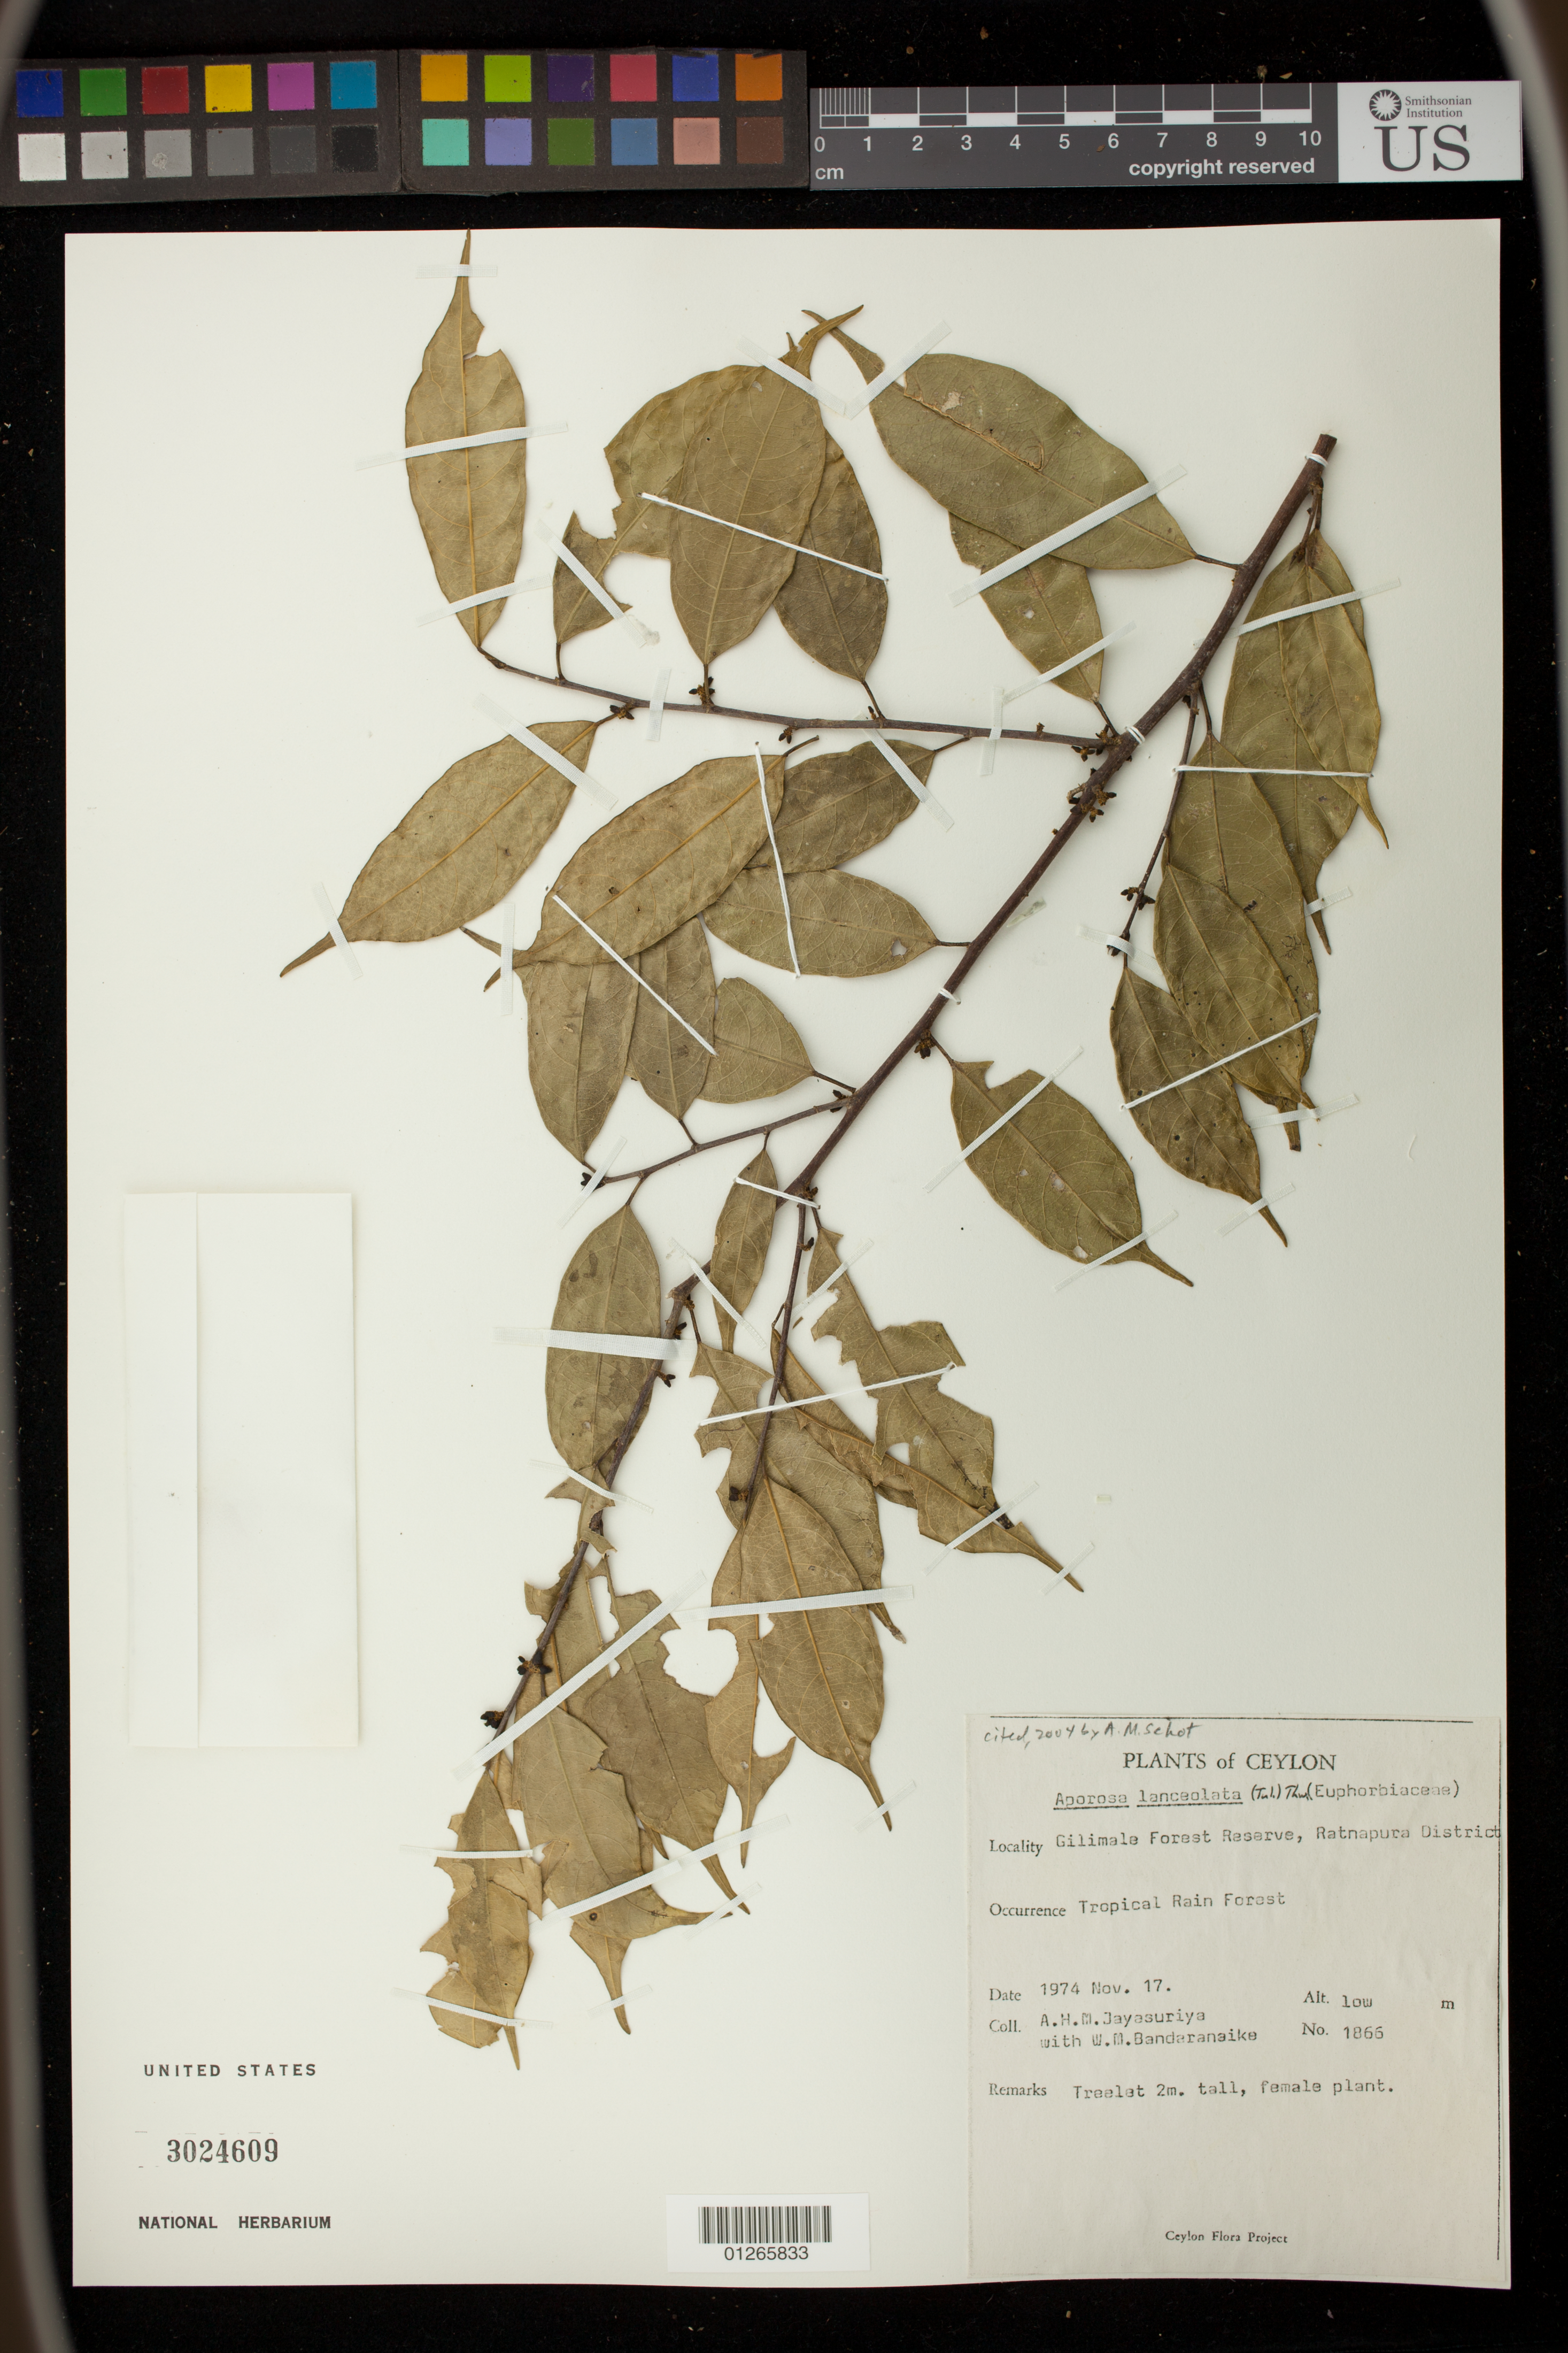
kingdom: Plantae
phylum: Tracheophyta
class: Magnoliopsida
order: Malpighiales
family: Phyllanthaceae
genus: Aporosa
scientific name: Aporosa lanceolata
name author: Müll. Arg.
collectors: A. Jayasuriya & W. Bandaranaike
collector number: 1866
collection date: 1974-11-17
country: Sri Lanka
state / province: Sabaragamuwa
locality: Gilimale Forest Reserve, Ratnapura District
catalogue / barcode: US 3024609